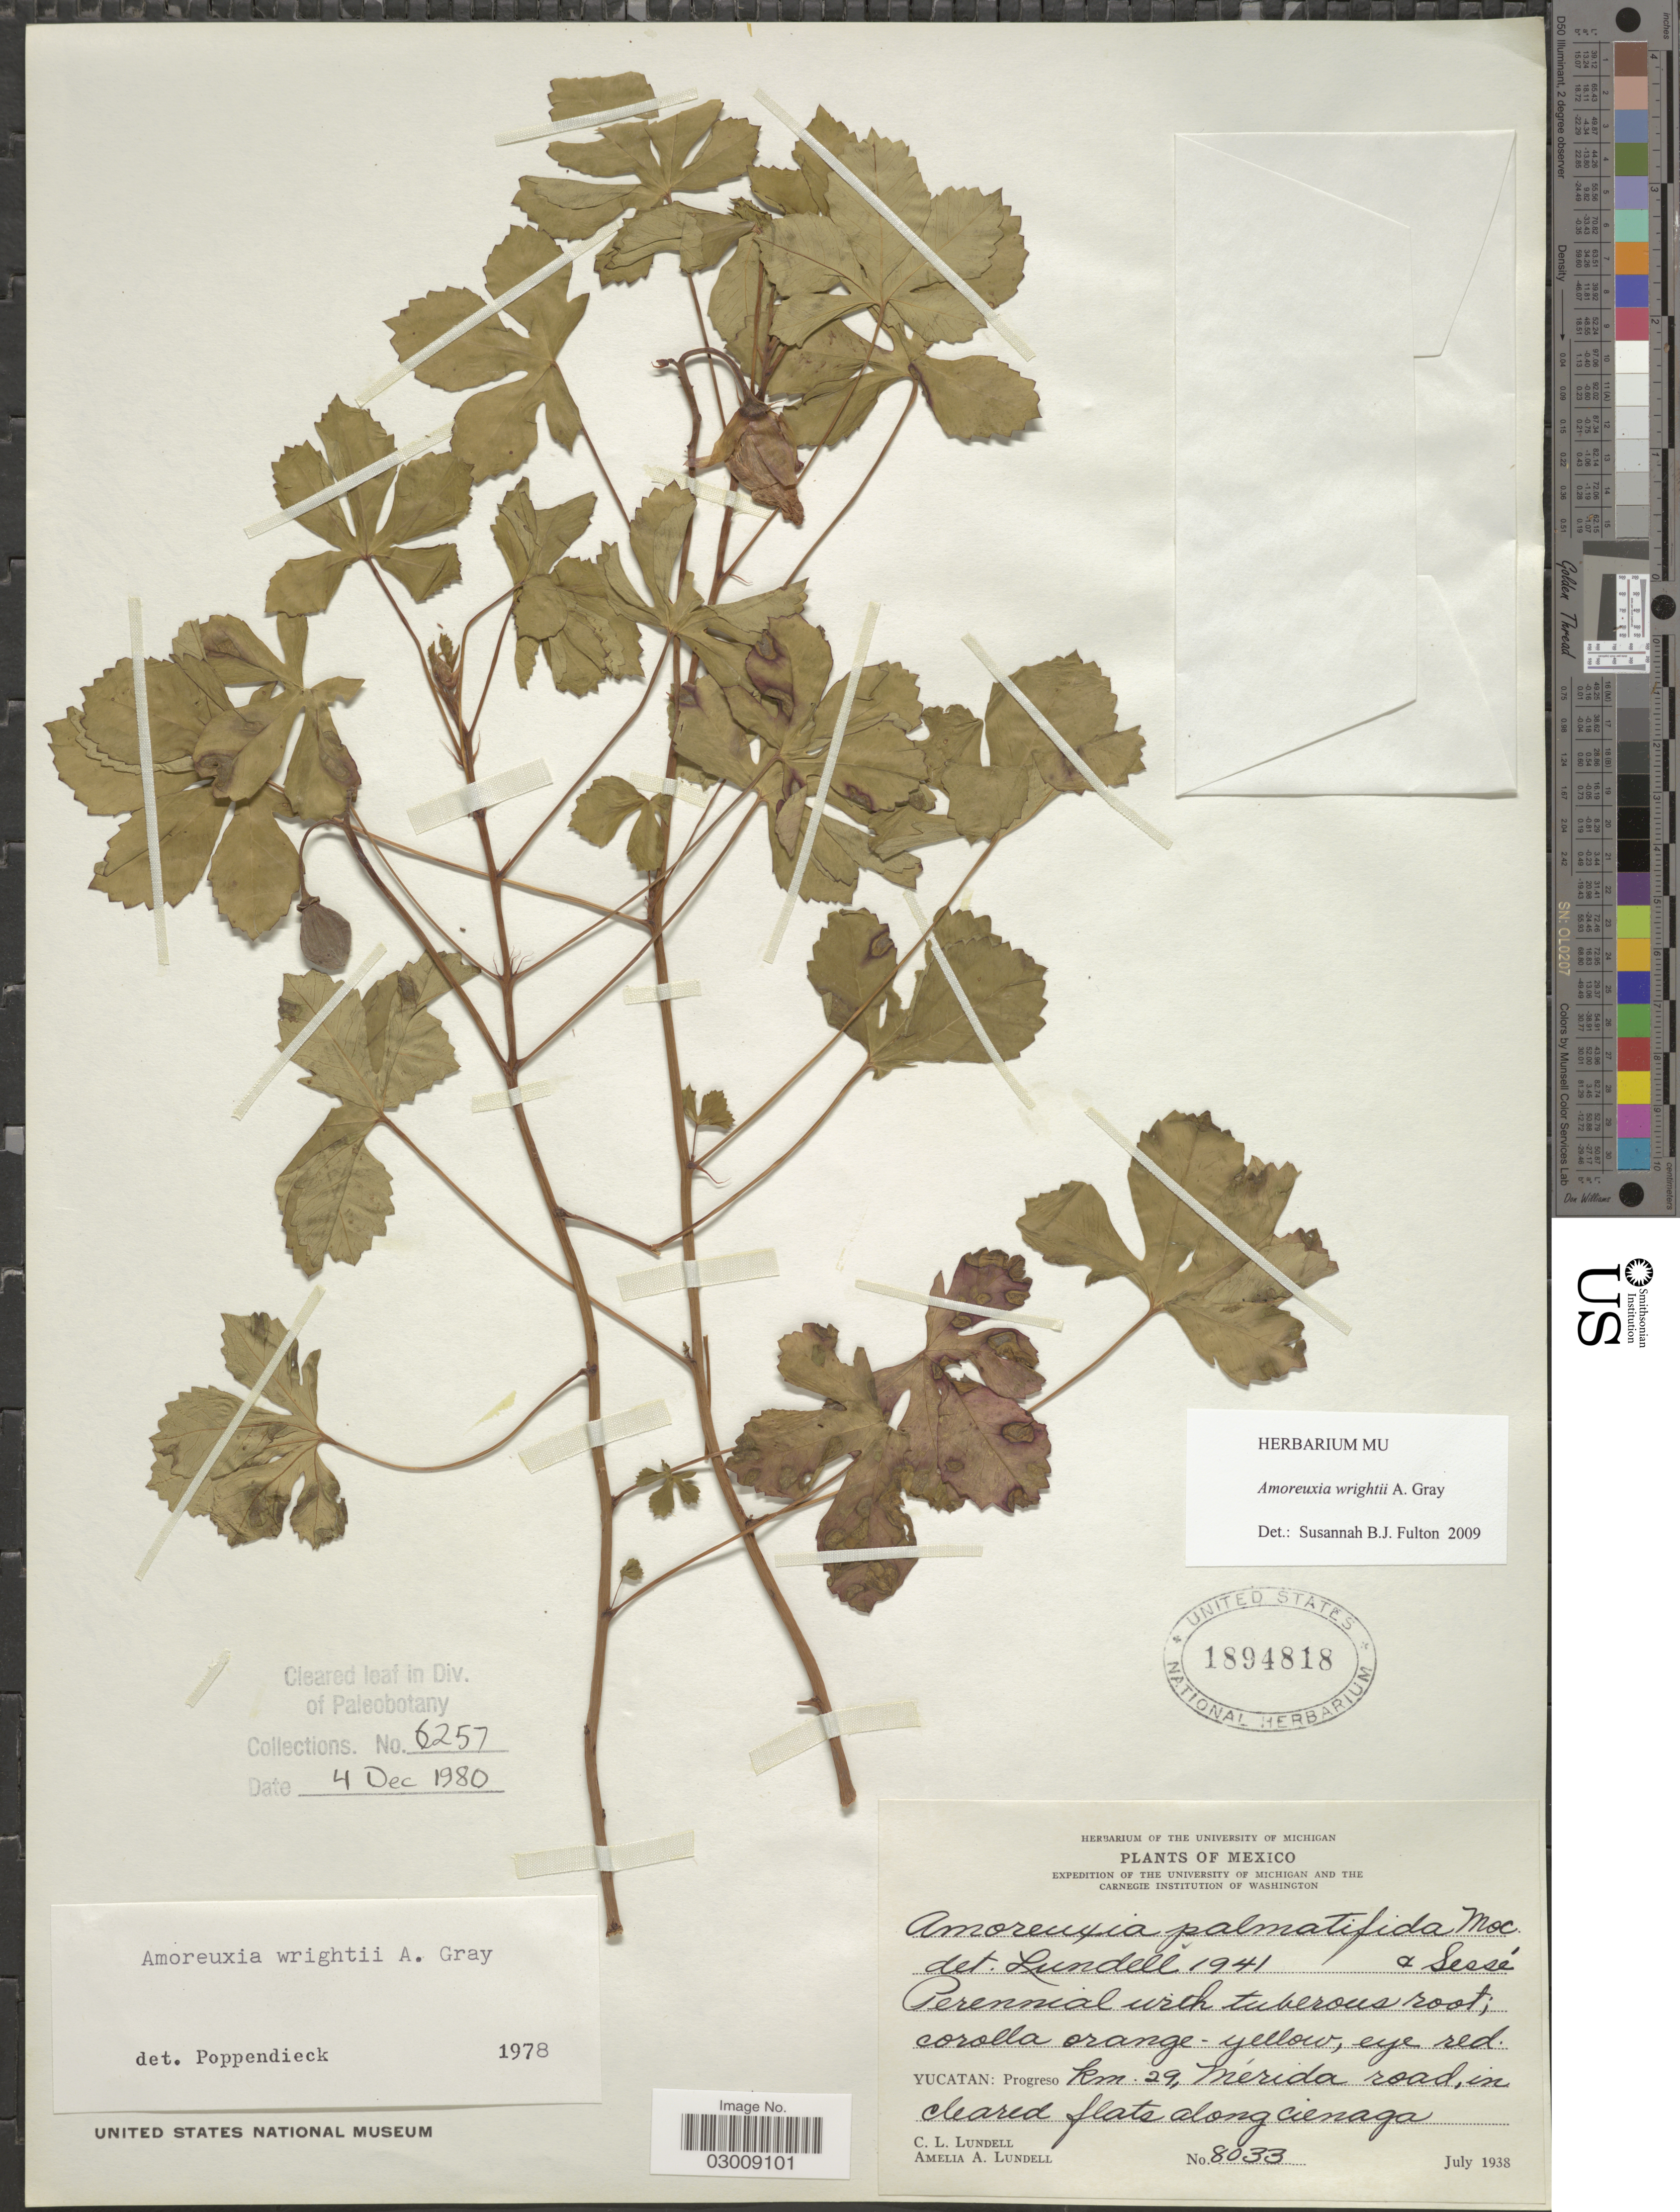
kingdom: Plantae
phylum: Tracheophyta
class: Magnoliopsida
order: Malvales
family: Cochlospermaceae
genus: Amoreuxia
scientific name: Amoreuxia wrightii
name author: A. Gray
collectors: C. L. Lundell & A. A. Lundell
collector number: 8033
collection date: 1938-07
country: Mexico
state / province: Yucatán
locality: Progreso km. 29, Mérida road, in cleared flats along cienaga.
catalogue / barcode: US 1894818